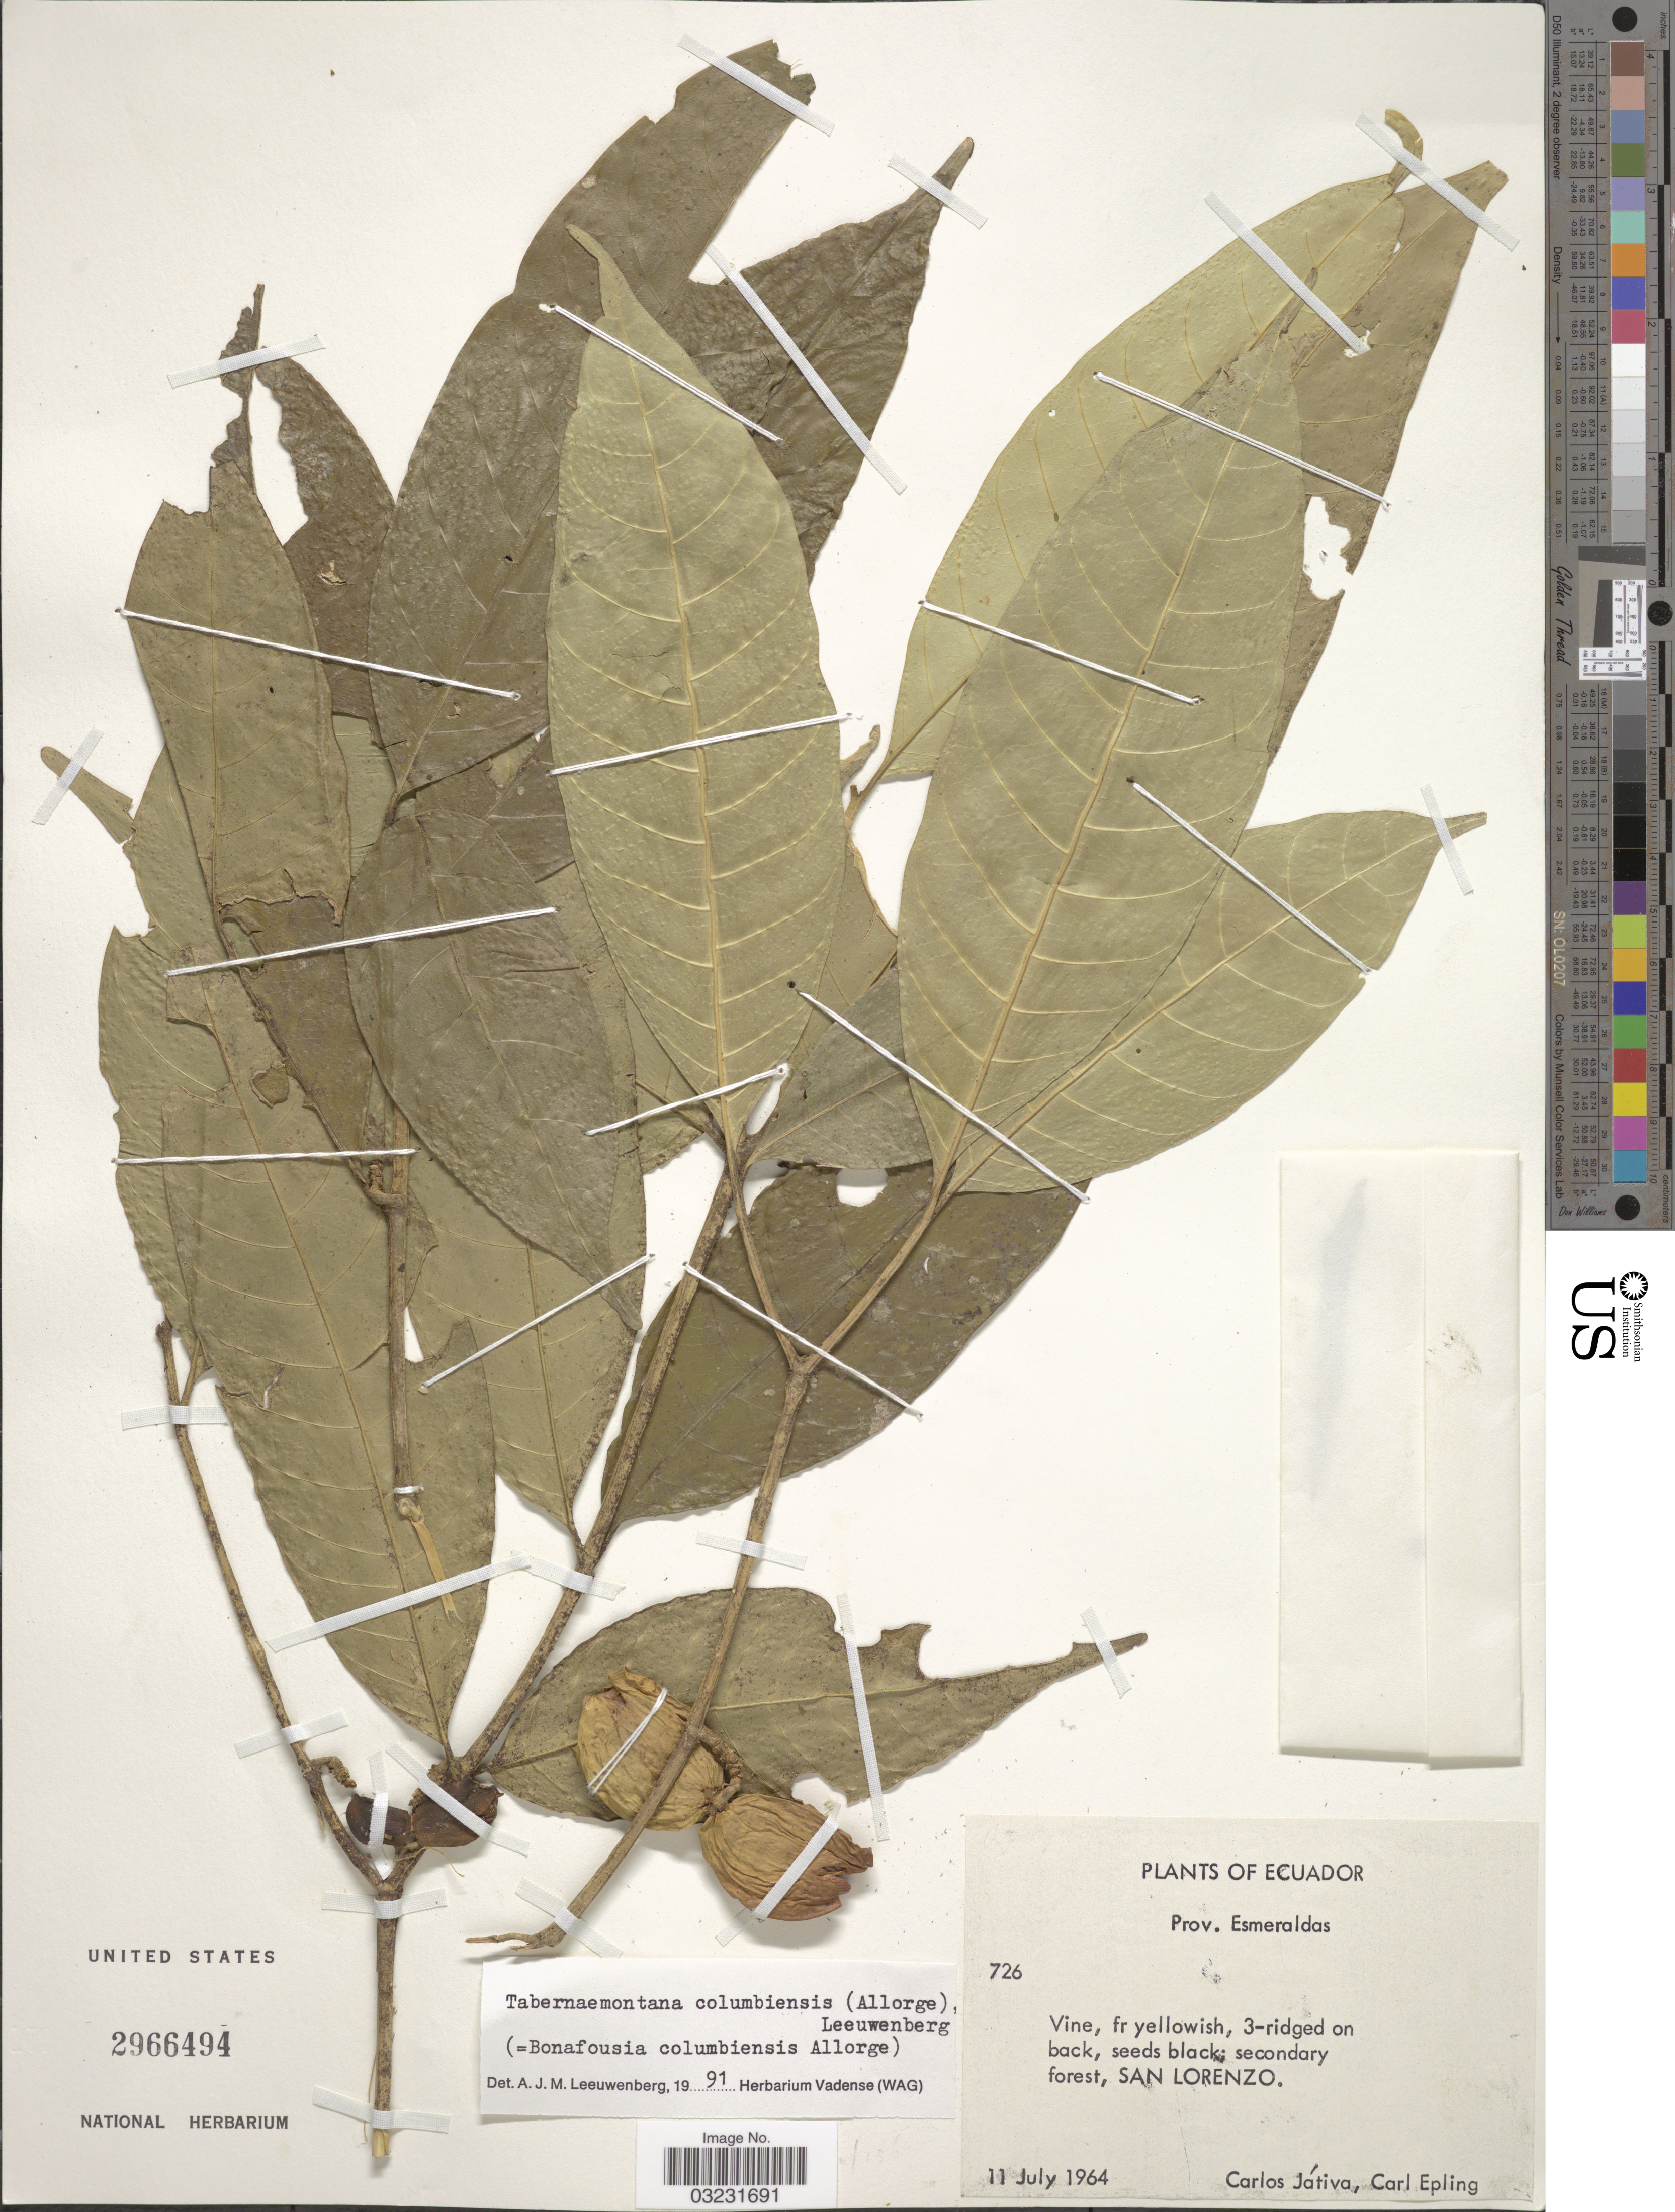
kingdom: Plantae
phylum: Tracheophyta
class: Magnoliopsida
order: Gentianales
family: Apocynaceae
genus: Tabernaemontana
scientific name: Tabernaemontana columbiensis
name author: (L. Allorge) Leeuwenb.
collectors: C. D. Játiva & C. C. Epling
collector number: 726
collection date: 1964-07-11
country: Ecuador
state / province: Esmeraldas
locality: San Lorenzo.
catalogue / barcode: US 2966494